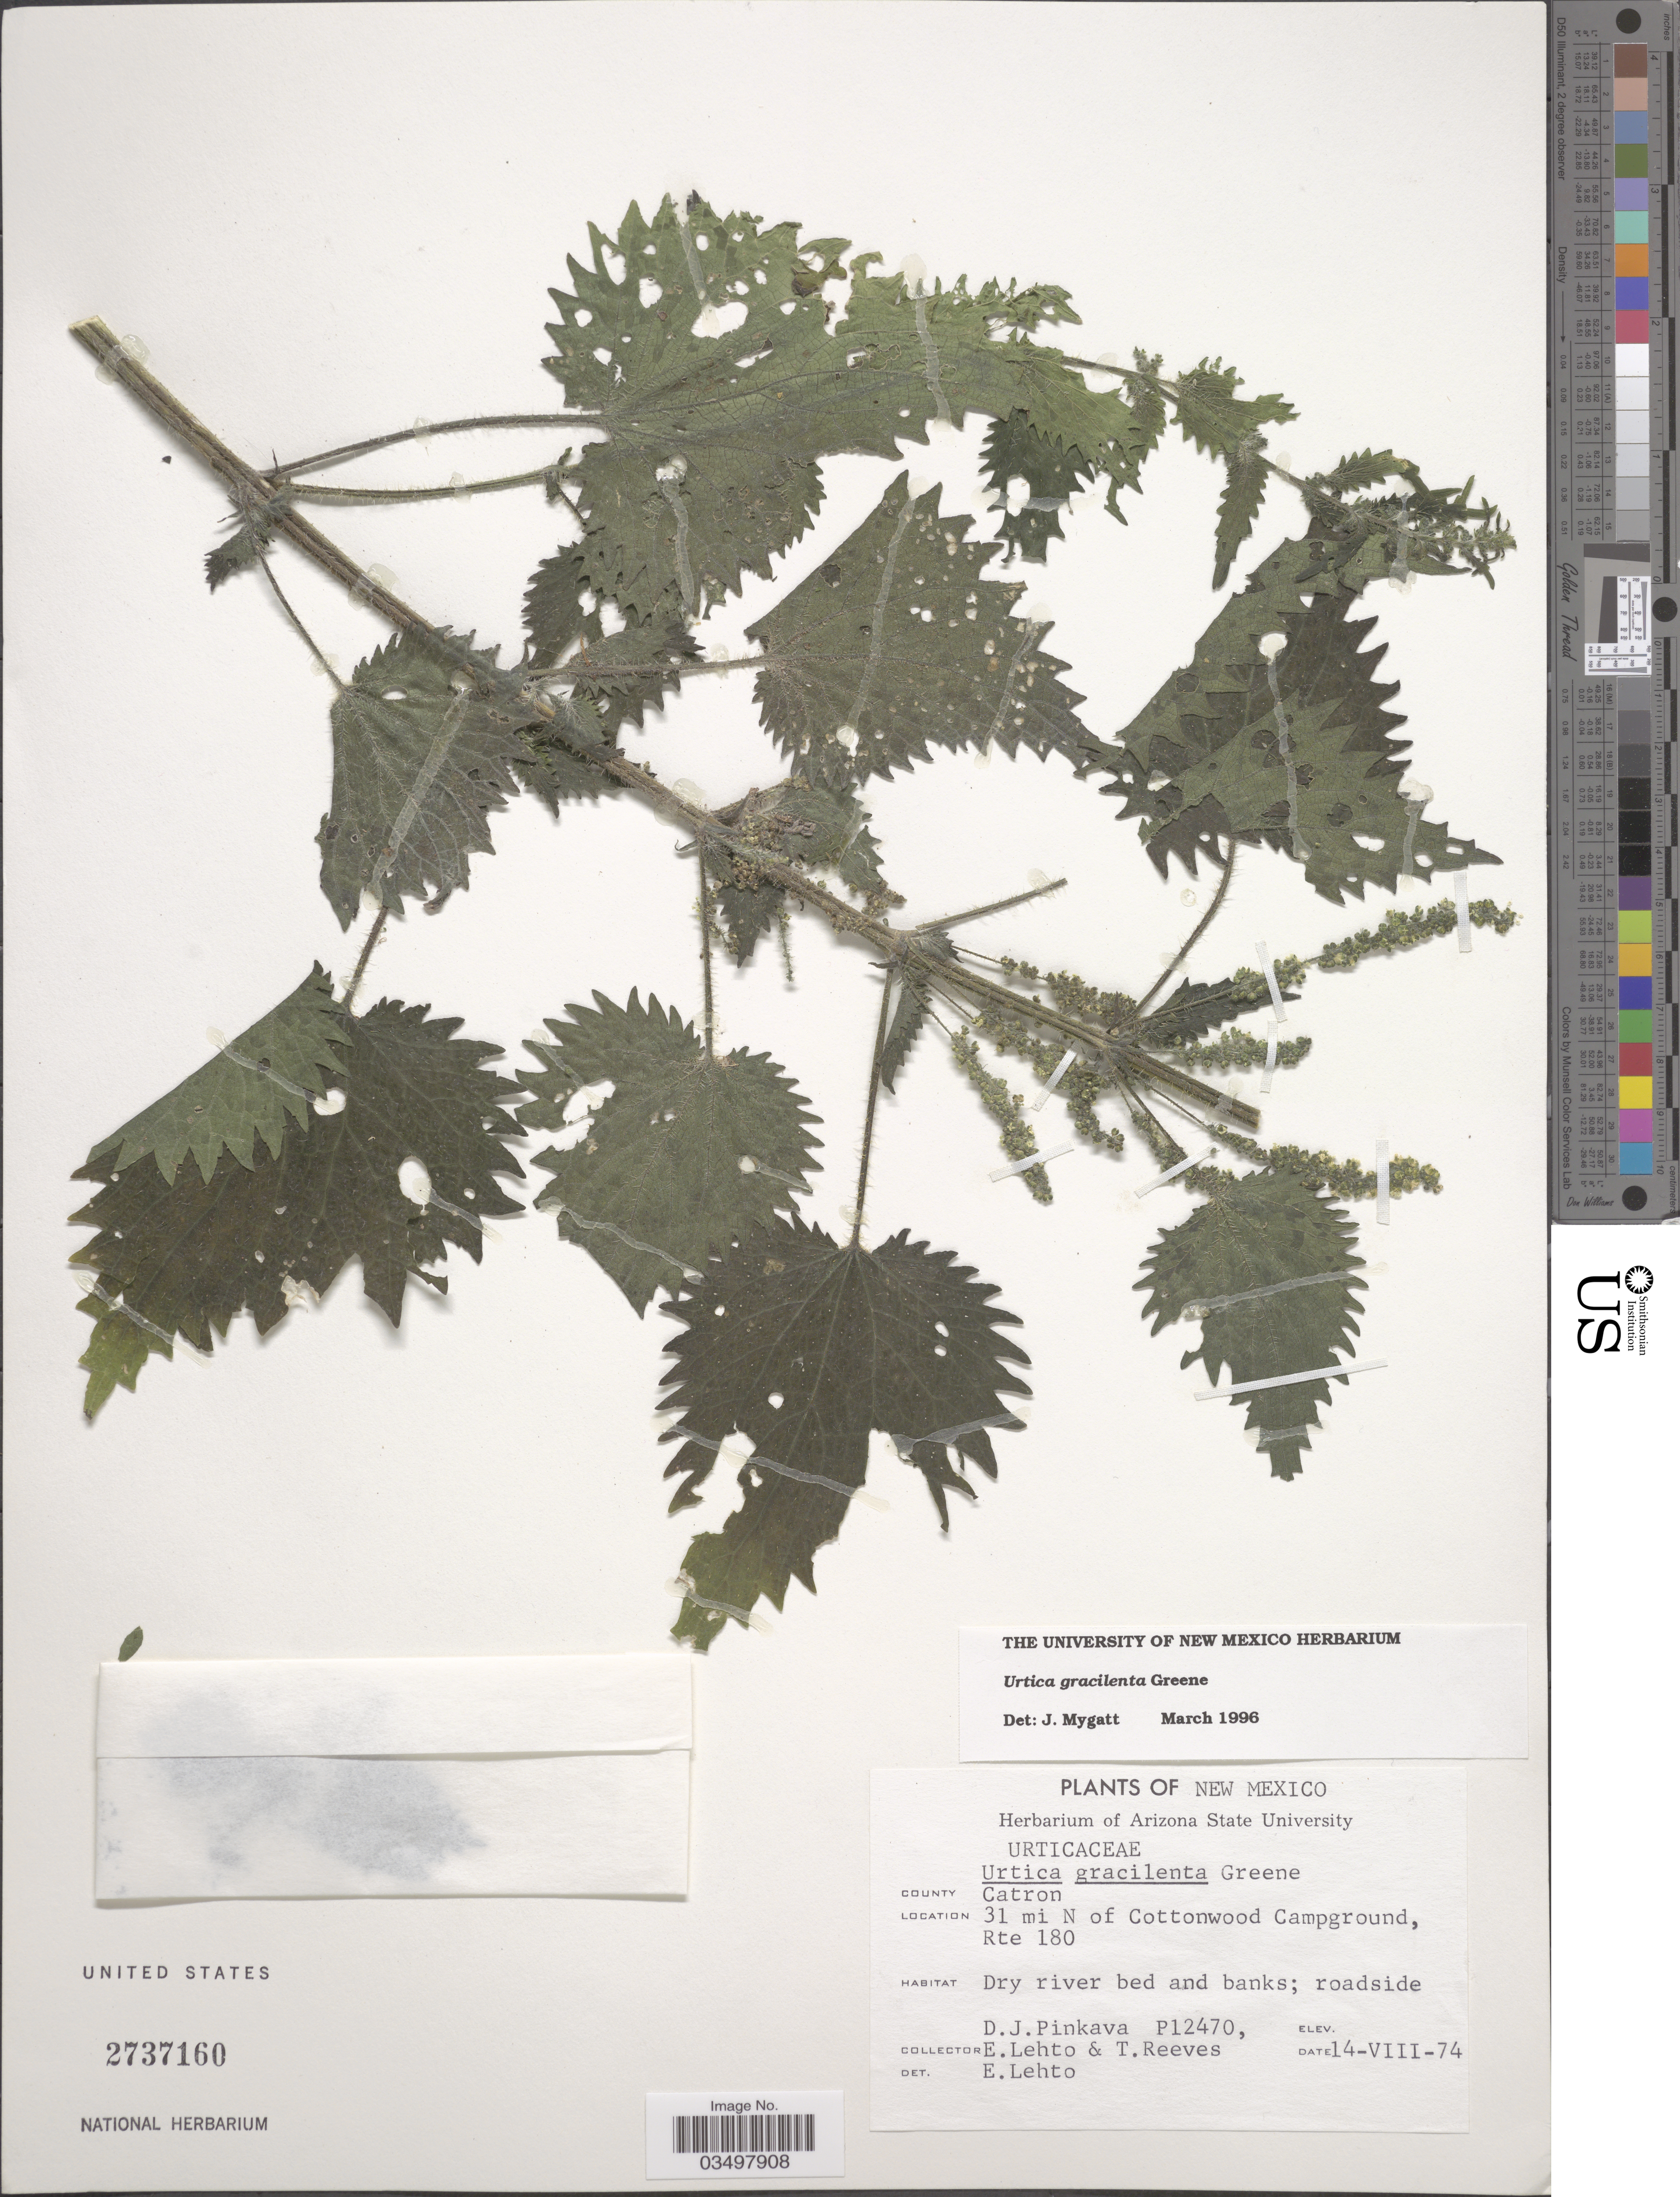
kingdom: Plantae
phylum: Tracheophyta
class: Magnoliopsida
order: Rosales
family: Urticaceae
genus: Urtica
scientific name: Urtica gracilenta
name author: Greene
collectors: D. J. Pinkava, E. Lehto & T. Reeves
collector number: P12470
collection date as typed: Transcribed d/m/y: 14/8/74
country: United States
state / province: New Mexico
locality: County Catron. 31 mi N of Cottonwood Campground, Rte 180.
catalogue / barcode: US 2737160